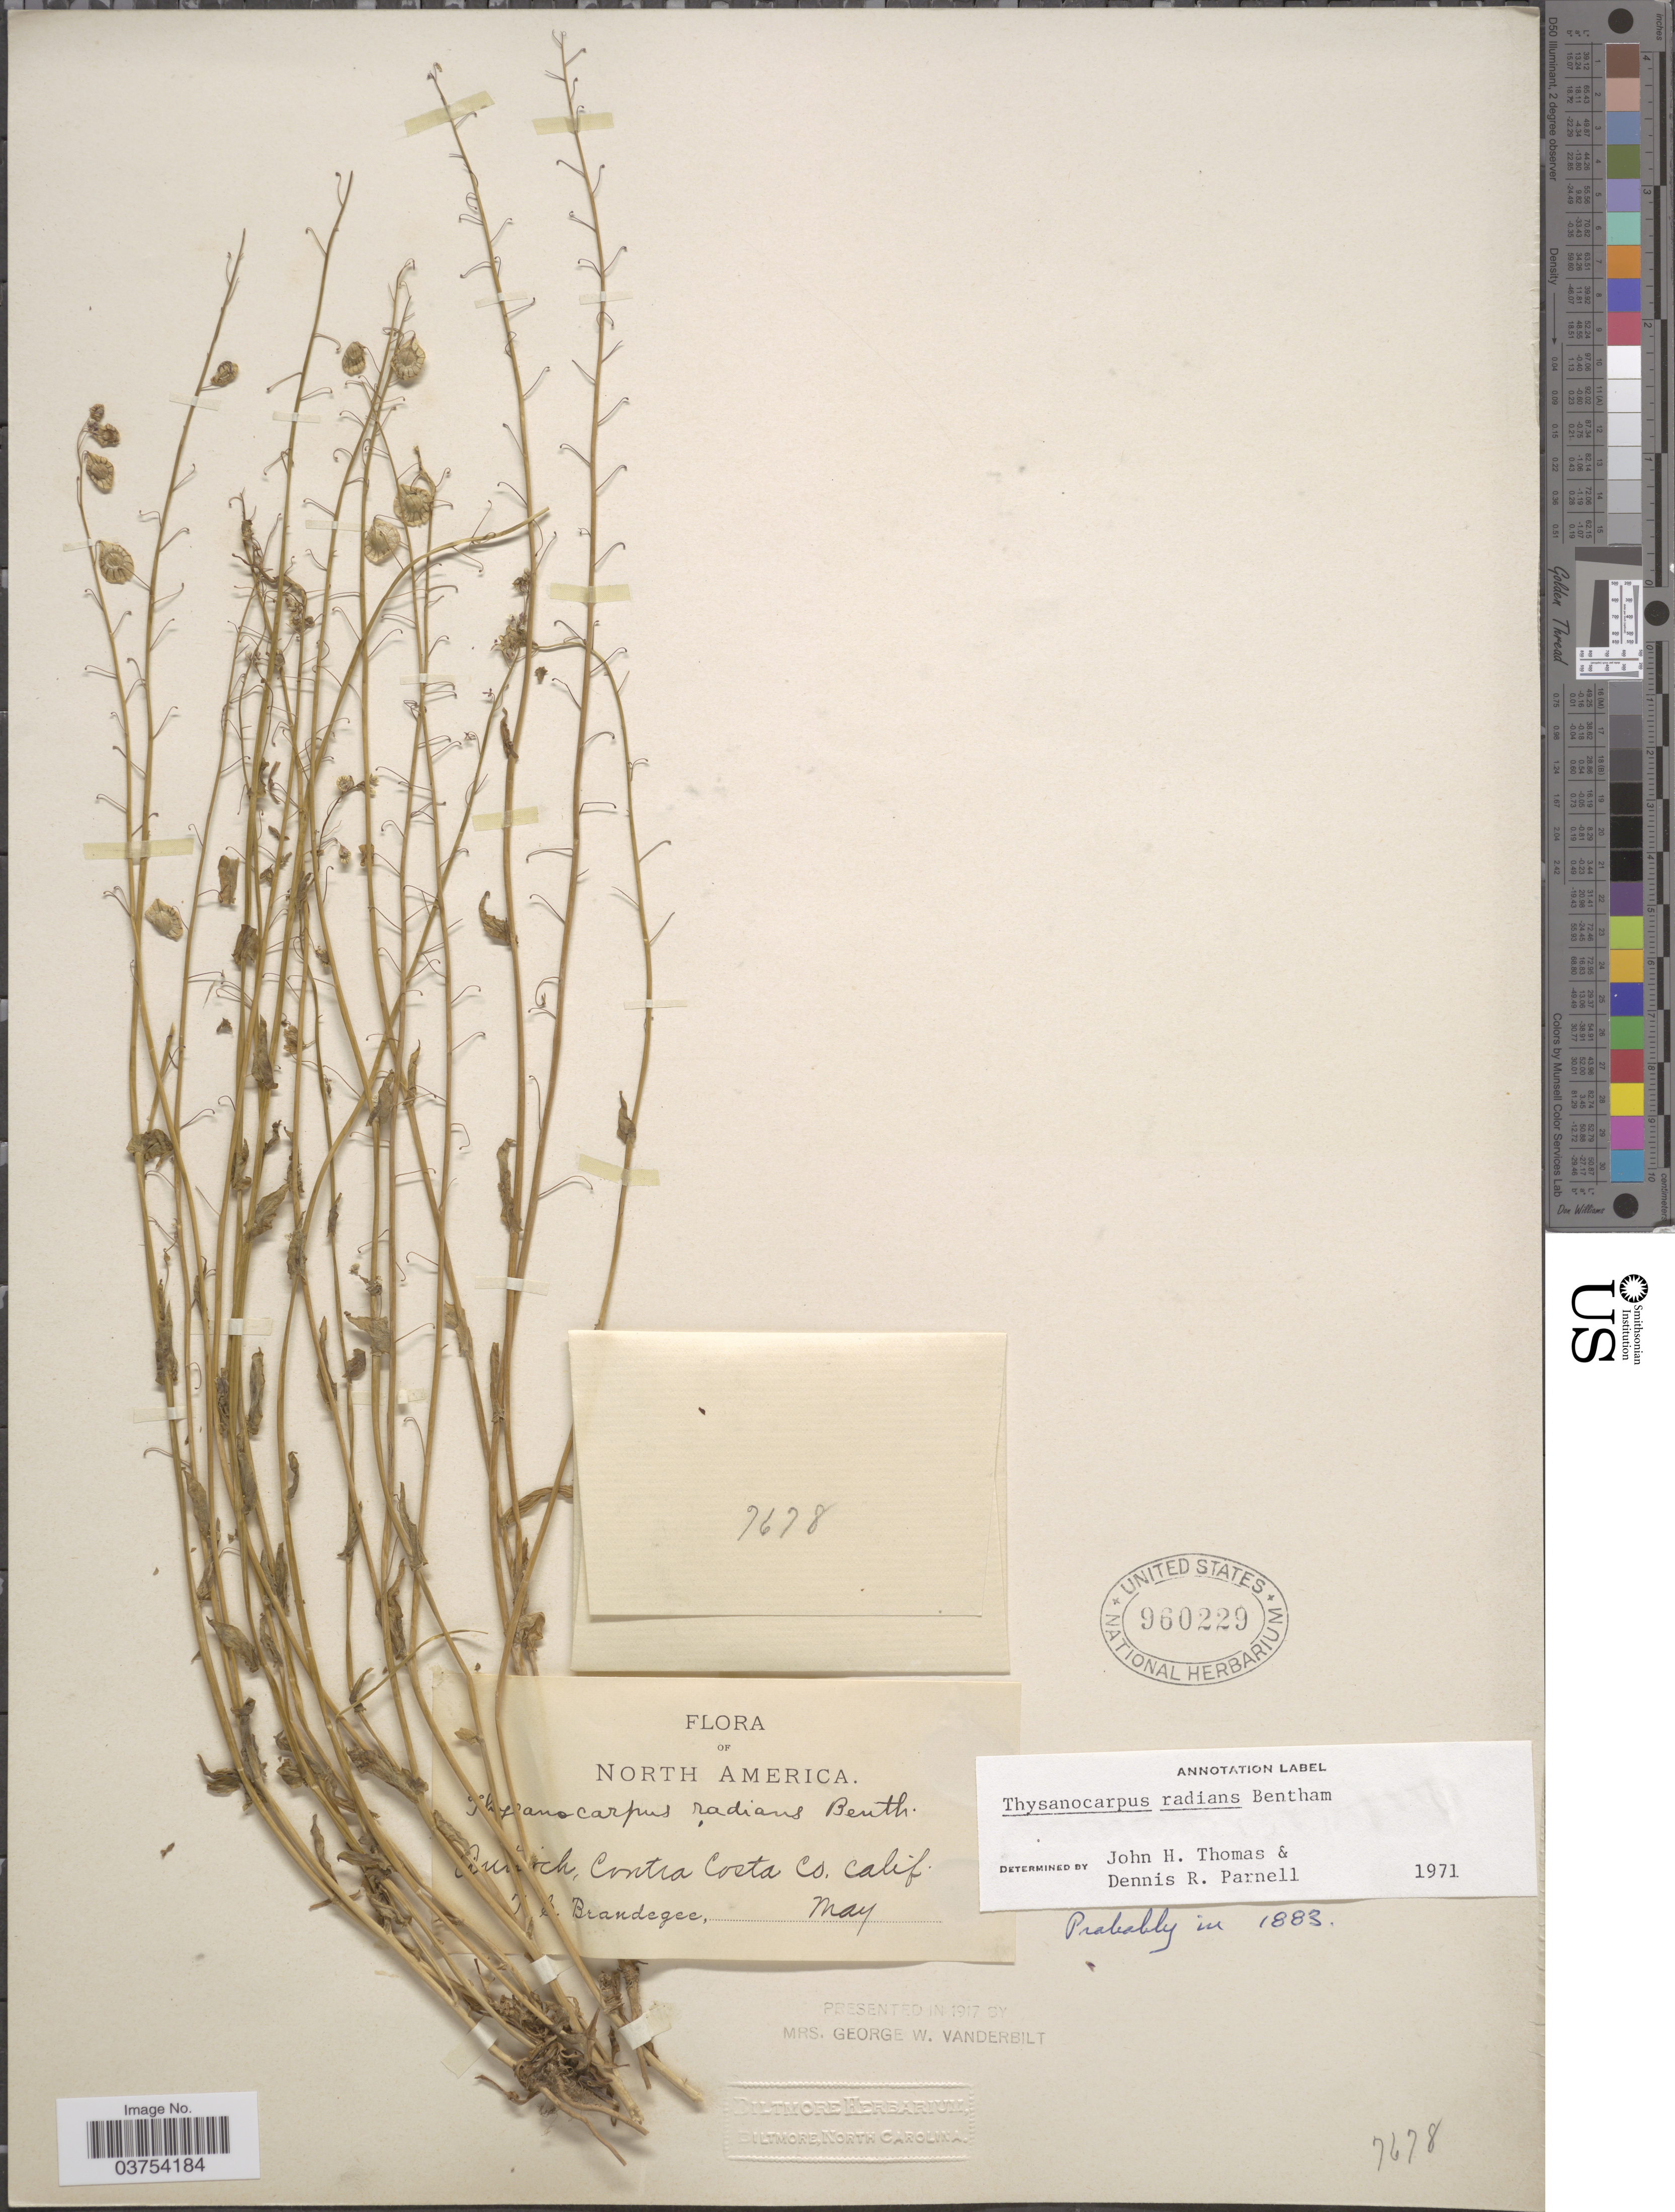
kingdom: Plantae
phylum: Tracheophyta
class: Magnoliopsida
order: Brassicales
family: Brassicaceae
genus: Thysanocarpus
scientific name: Thysanocarpus radians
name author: Benth.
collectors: T. S. Brandegee (herbarium)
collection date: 1883-05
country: United States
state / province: California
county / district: Contra Costa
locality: Antioch, Contra Costa Co.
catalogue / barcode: US 960229